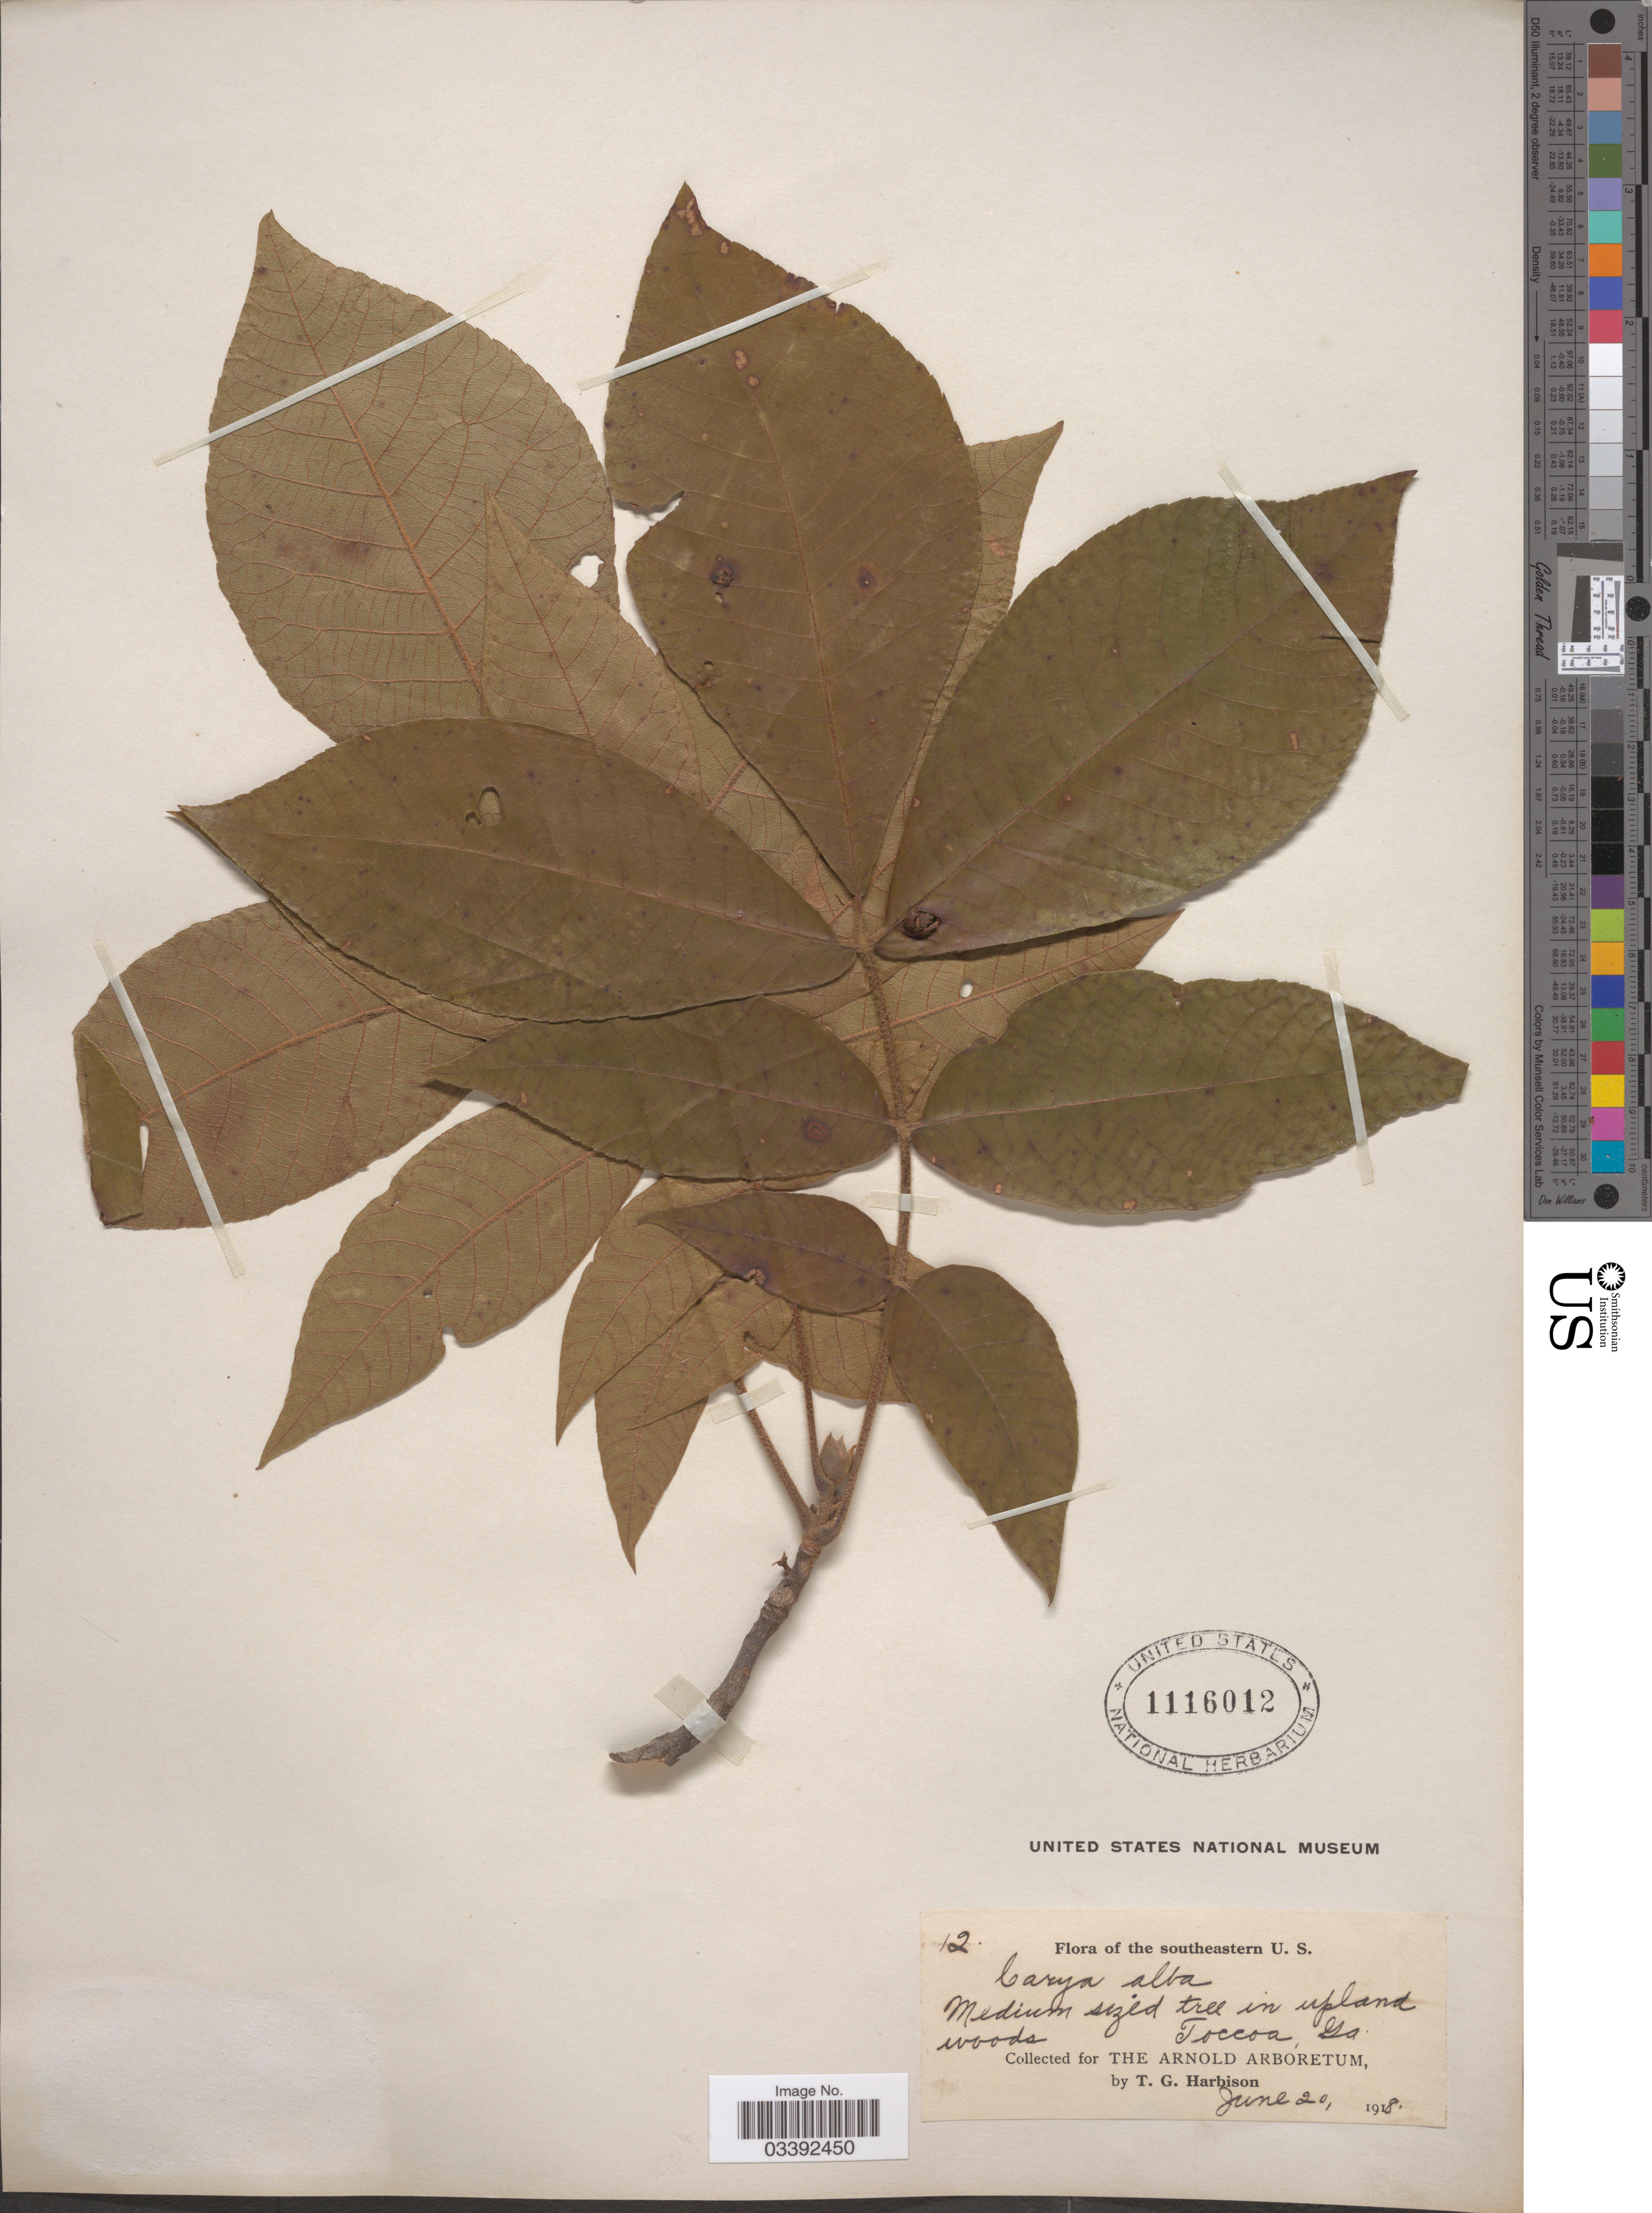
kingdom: Plantae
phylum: Tracheophyta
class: Magnoliopsida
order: Fagales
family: Juglandaceae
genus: Carya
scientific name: Carya tomentosa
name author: (Lam.) Nutt.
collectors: T. Harbison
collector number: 12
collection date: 1918-06-20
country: United States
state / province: Georgia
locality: The Southeastern U.S. Toccoa.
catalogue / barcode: US 1116012